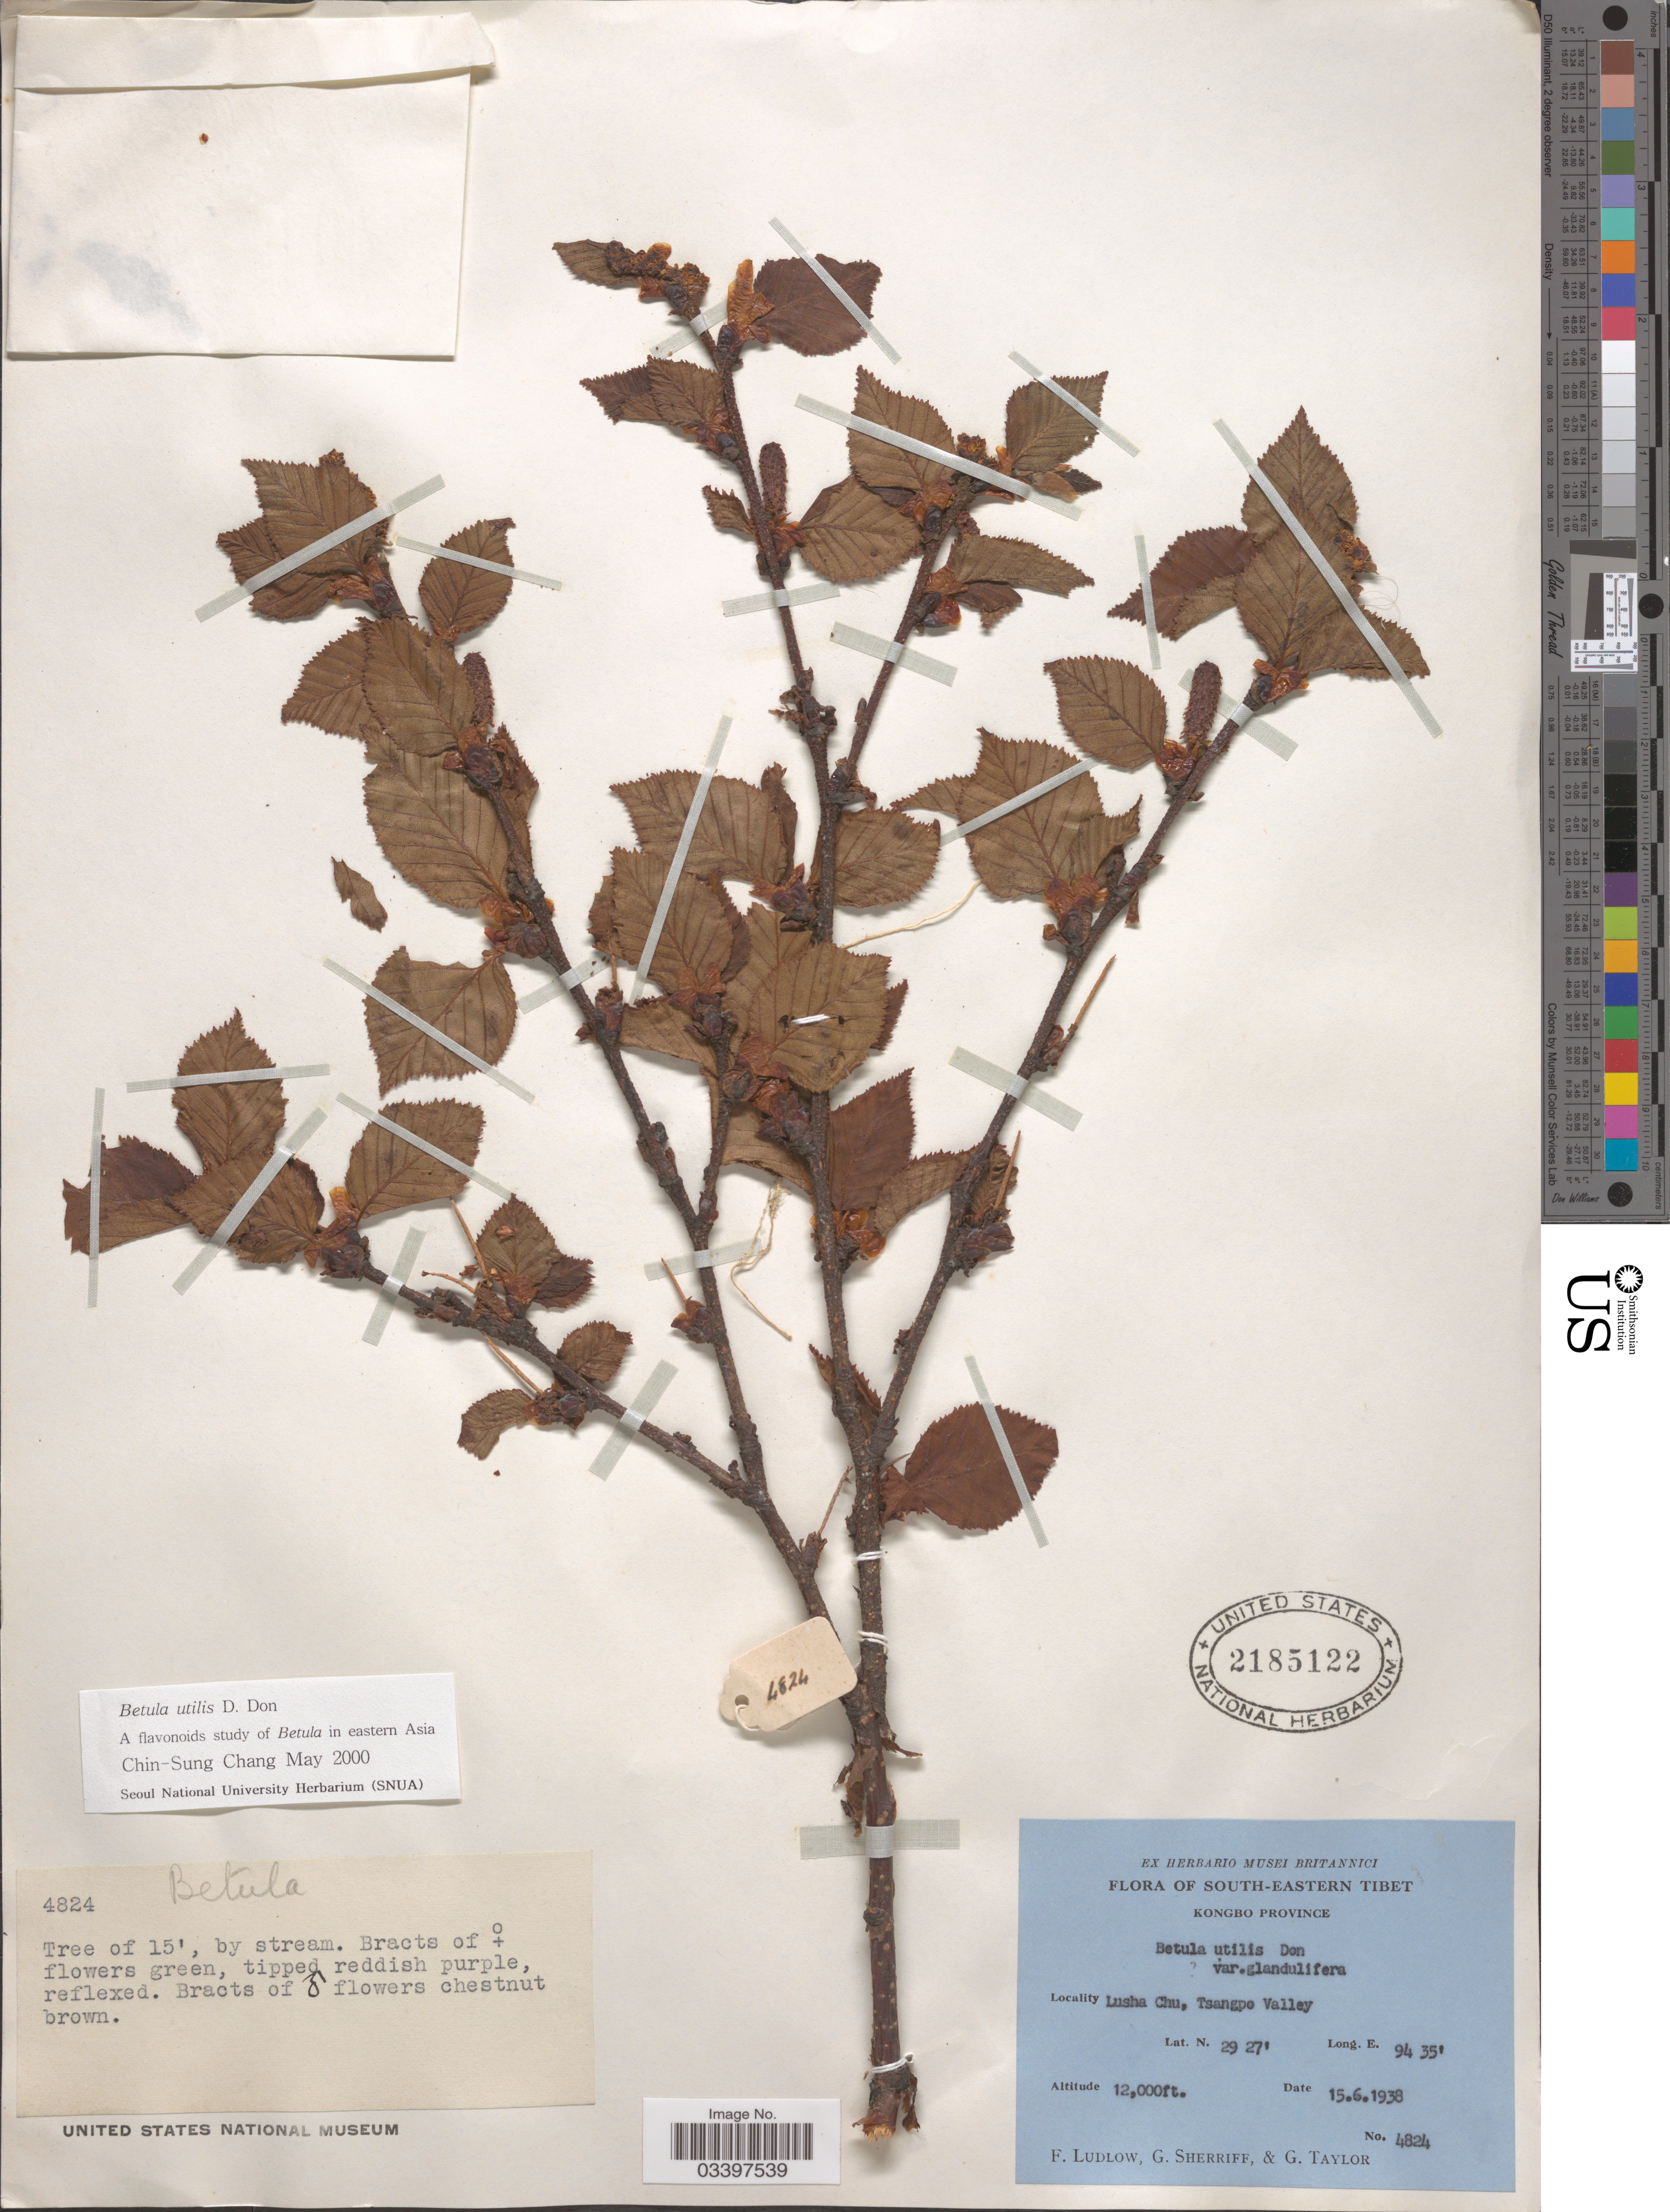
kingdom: Plantae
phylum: Tracheophyta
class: Magnoliopsida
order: Fagales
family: Betulaceae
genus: Betula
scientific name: Betula utilis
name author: D. Don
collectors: F. Ludlow, G. Sherriff & G. Taylor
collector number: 4824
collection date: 1938-06-15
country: China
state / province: Xizang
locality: South-Eastern Tibet. Kongbo Province. Lusha Chu, Tsangpe Valley.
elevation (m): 3658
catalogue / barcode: US 2185122